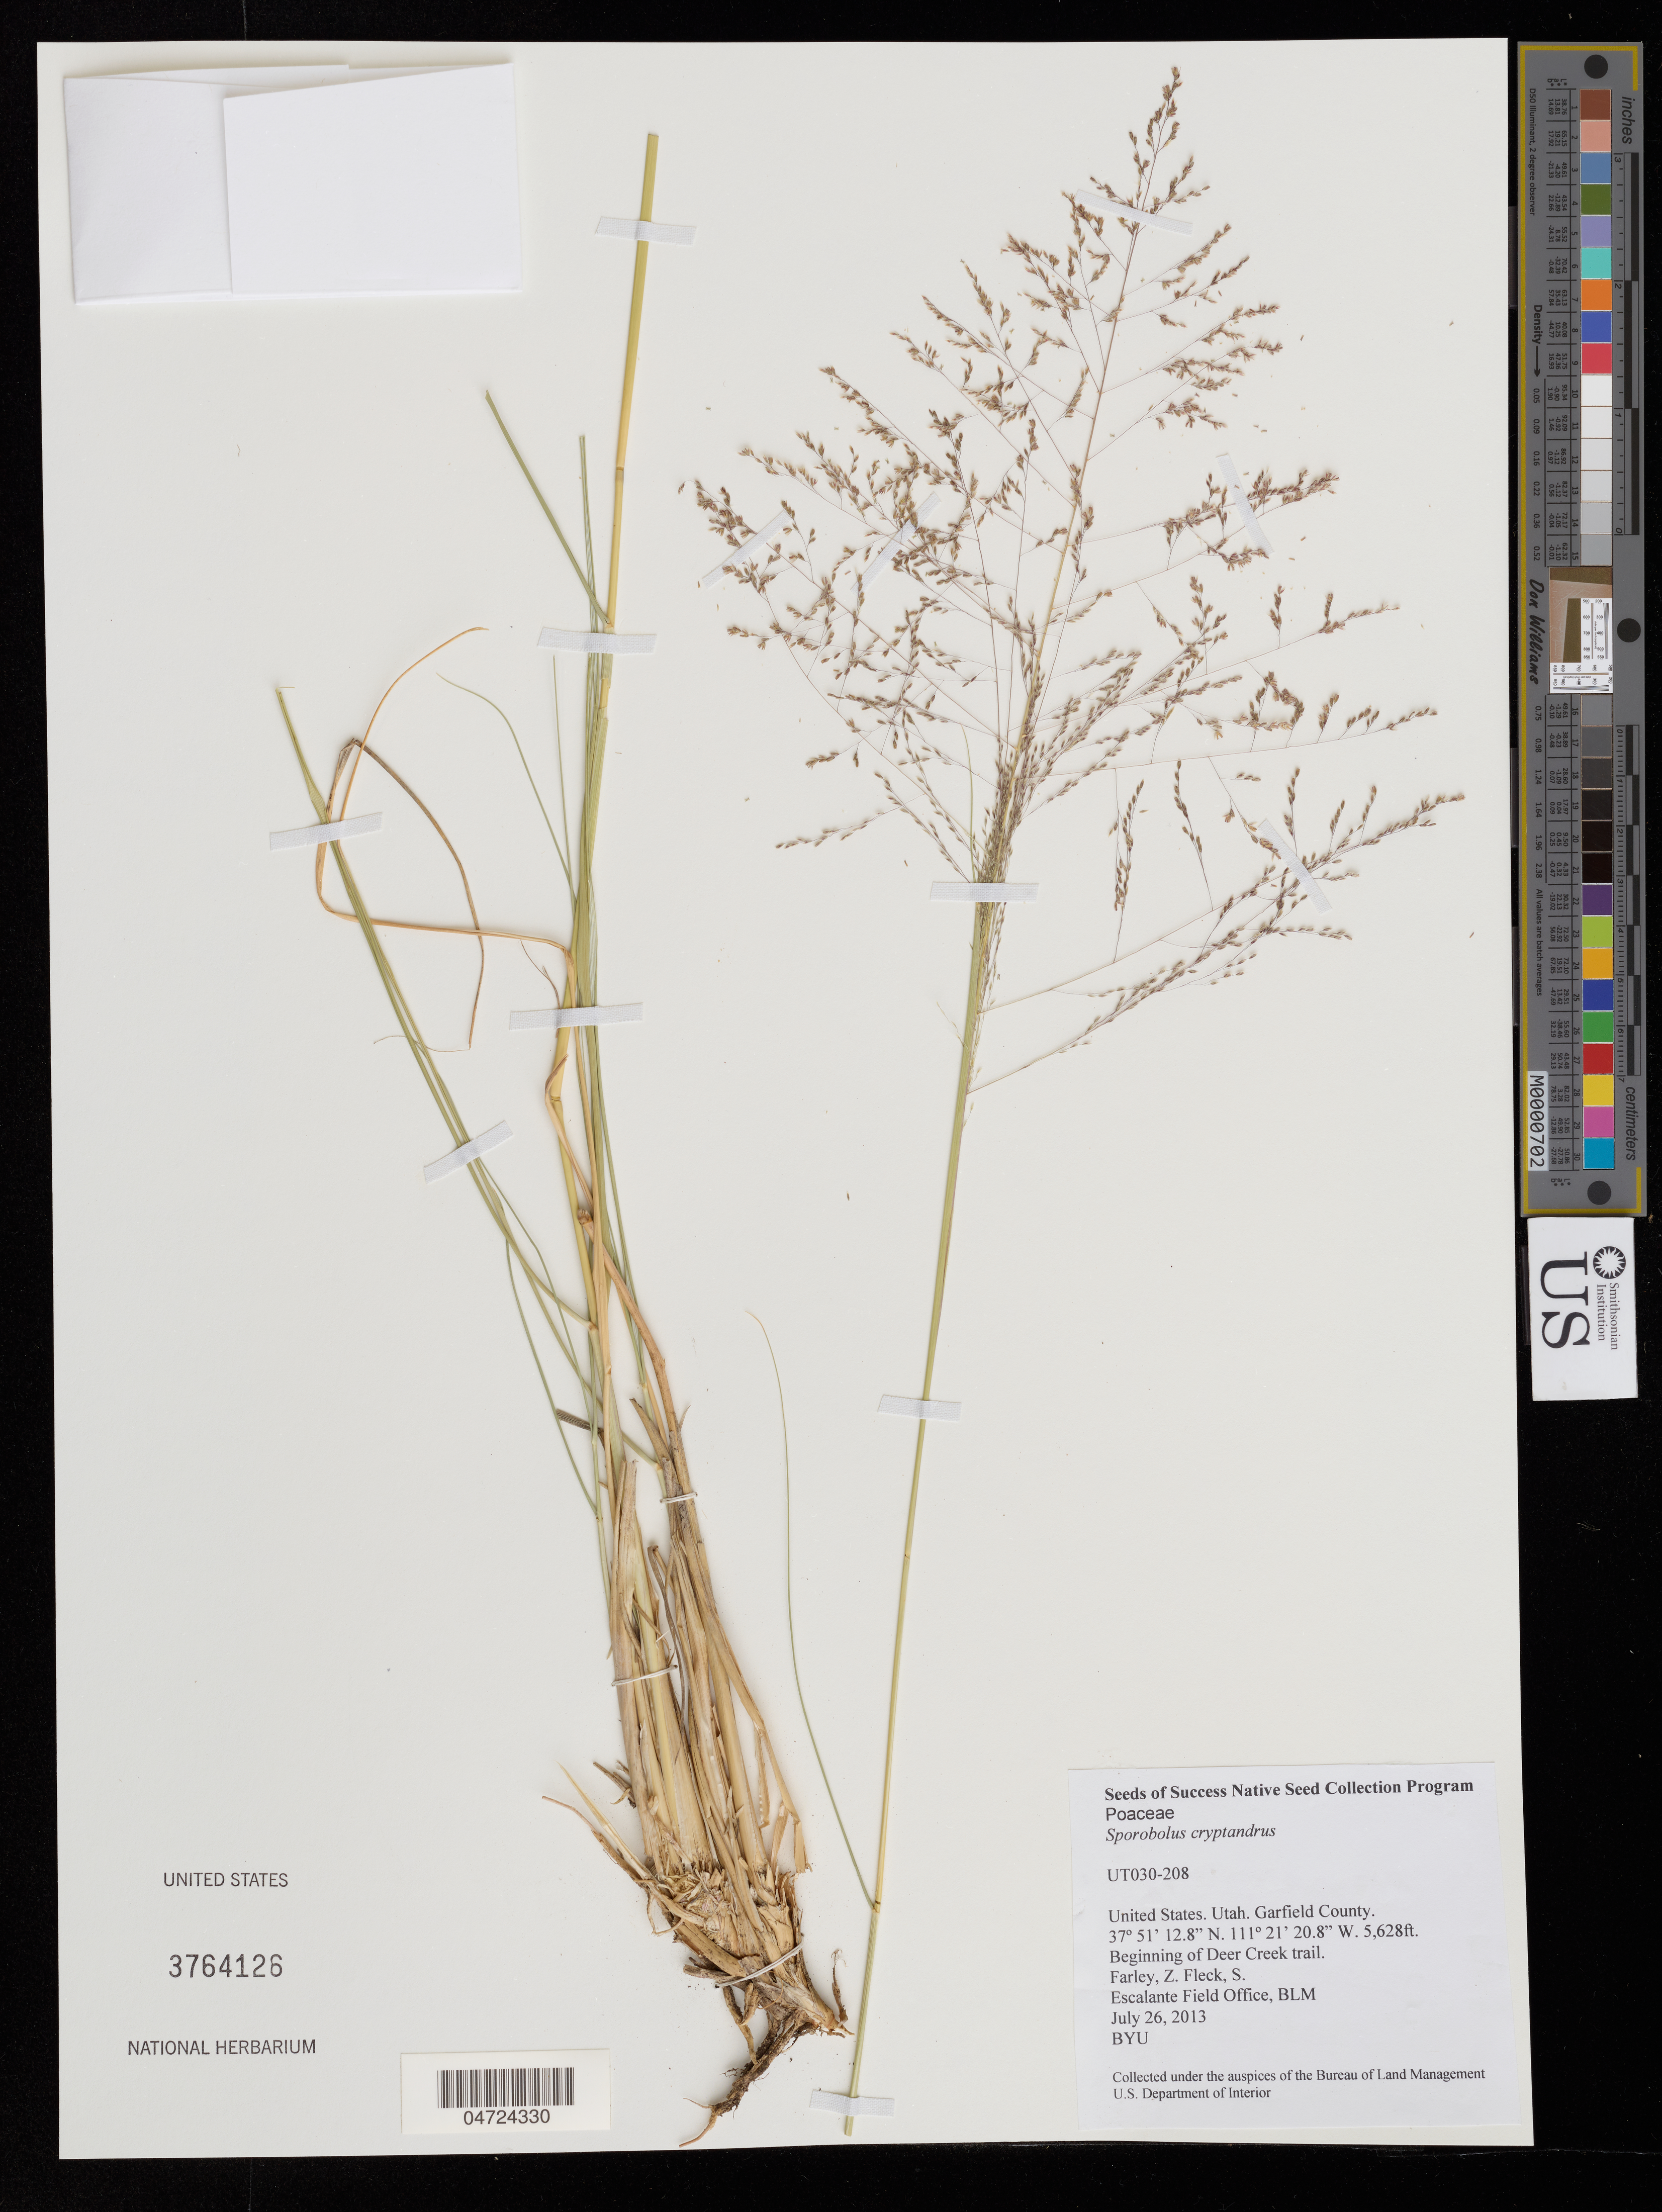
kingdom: Plantae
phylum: Tracheophyta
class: Liliopsida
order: Poales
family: Poaceae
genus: Sporobolus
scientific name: Sporobolus cryptandrus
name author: (Torr.) A. Gray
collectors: Z. Farley & S. Fleck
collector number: UT030-208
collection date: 2013-07-26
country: United States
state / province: Utah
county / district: Garfield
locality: Garfield County. Beginning of Deer Creek trail.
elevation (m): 1715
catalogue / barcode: US 3764126